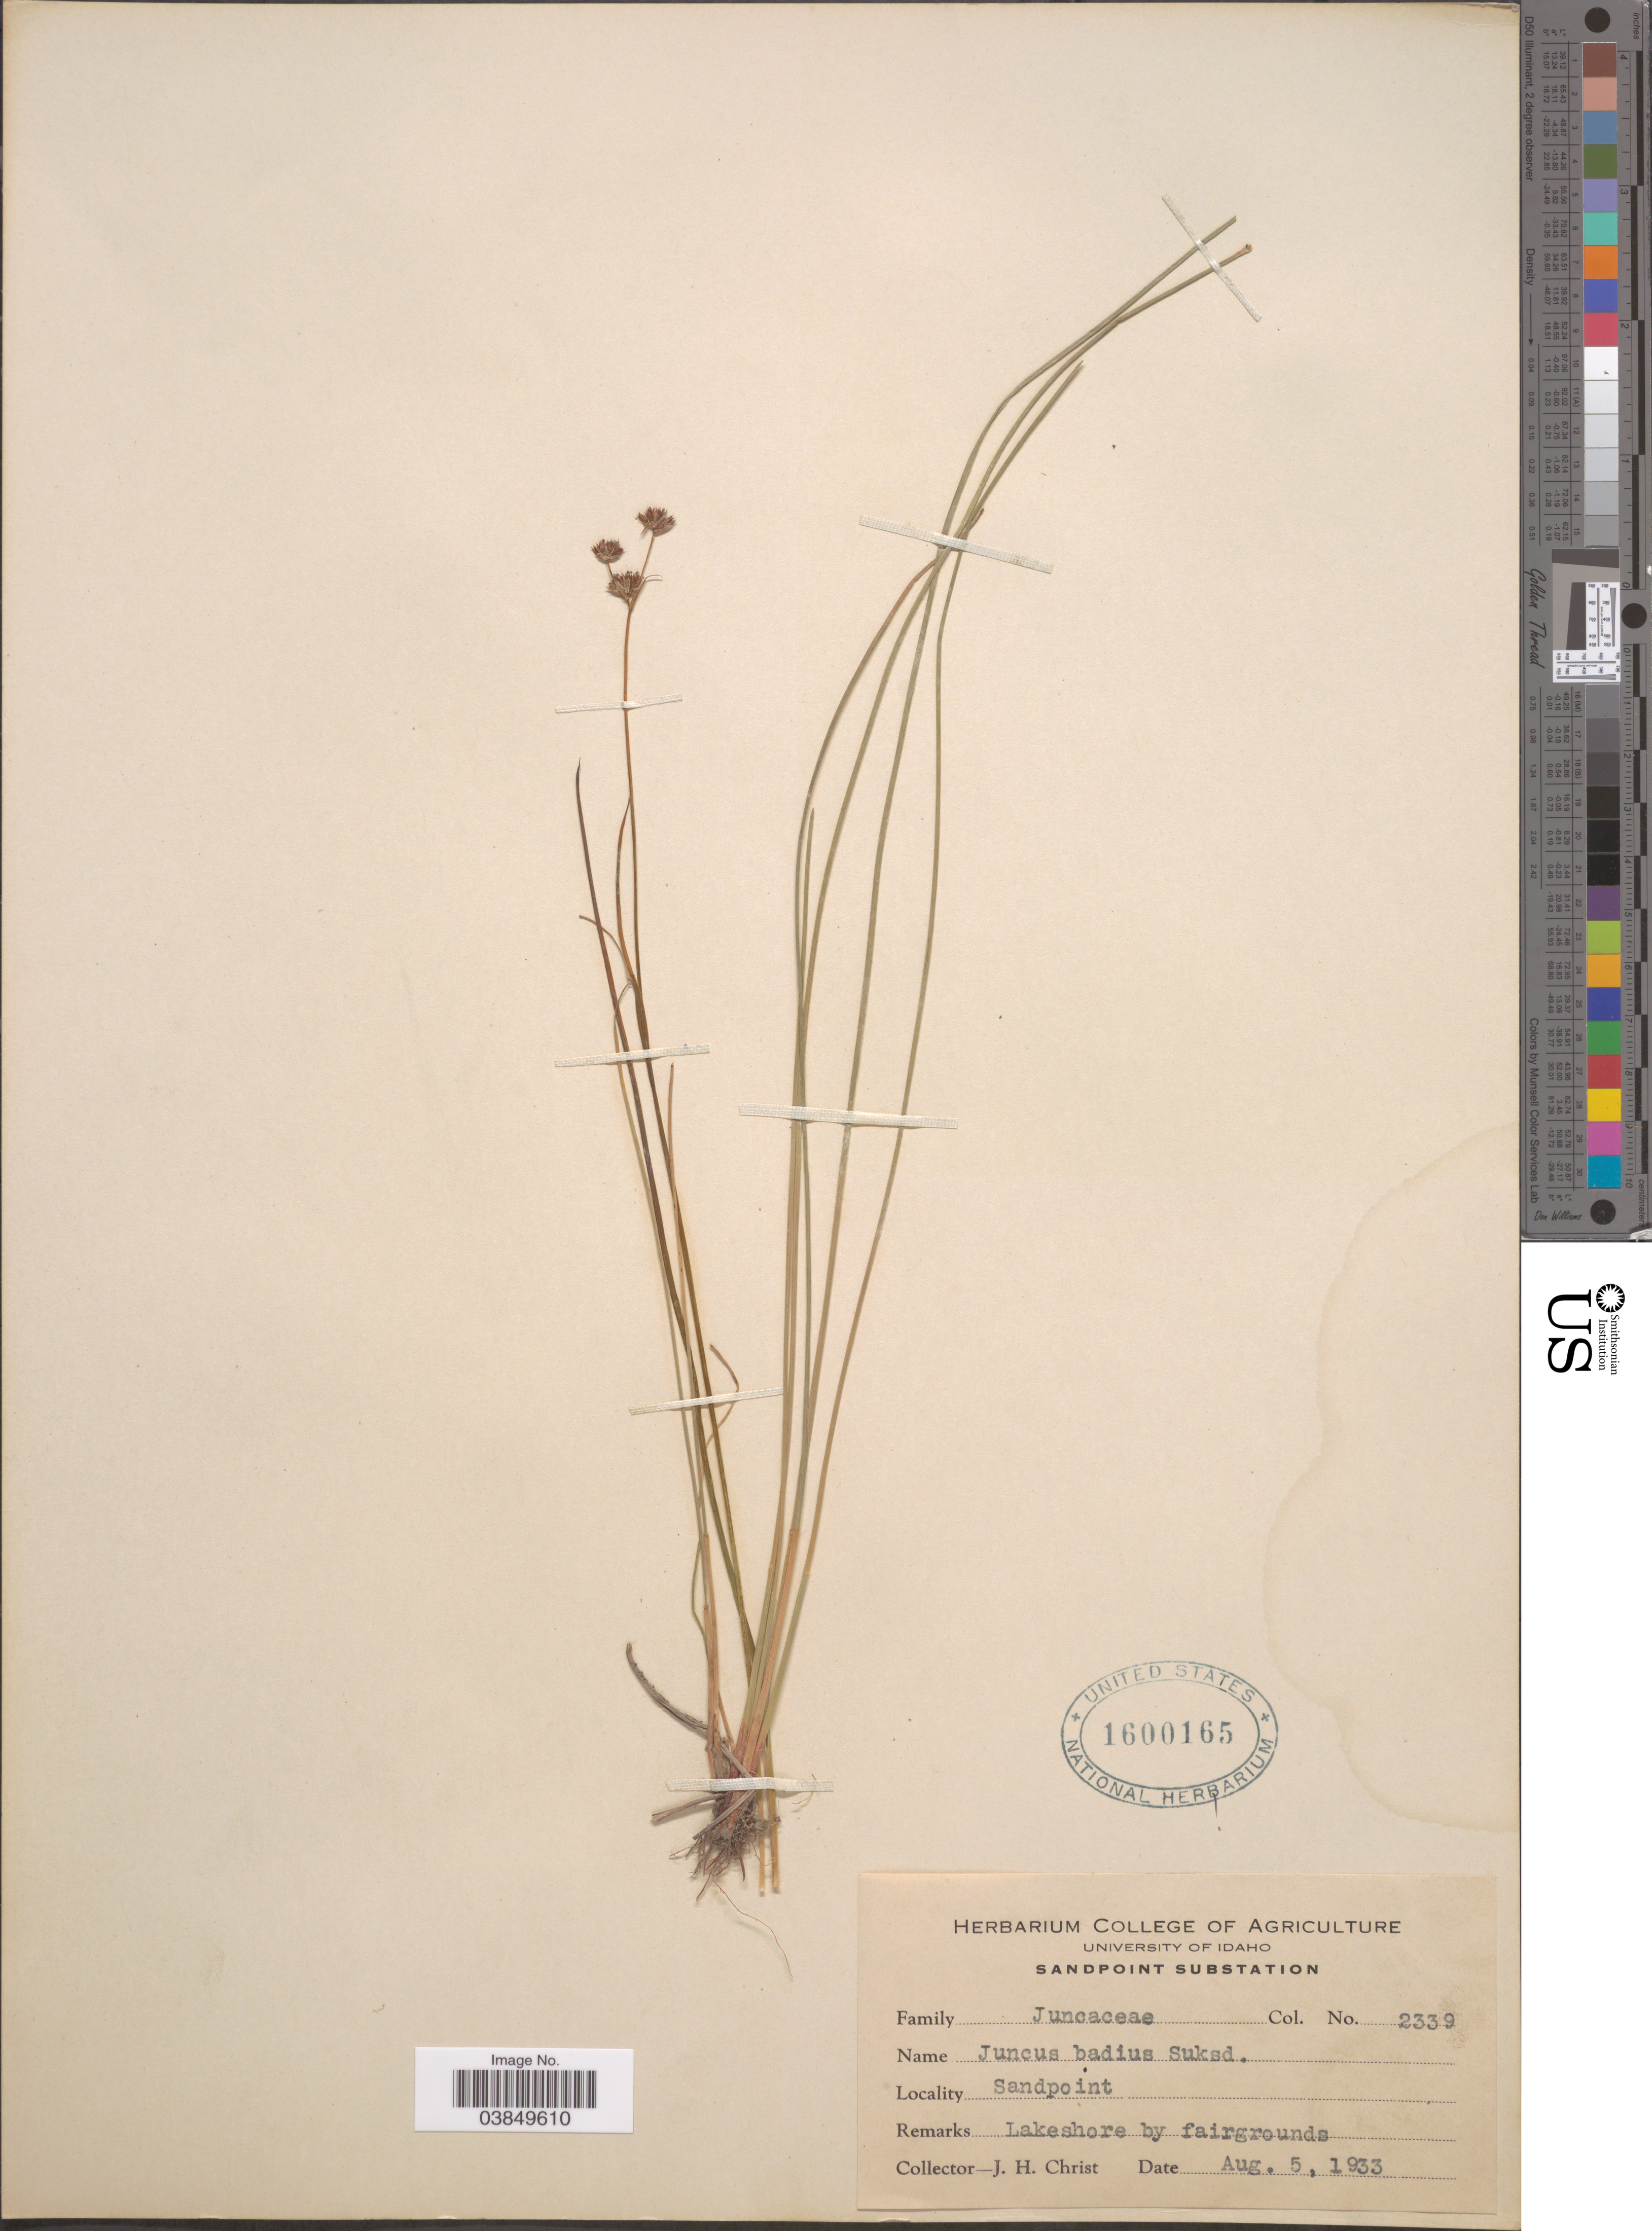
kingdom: Plantae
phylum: Tracheophyta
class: Liliopsida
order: Poales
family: Juncaceae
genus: Juncus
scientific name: Juncus badius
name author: Suksd.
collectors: J. H. Christ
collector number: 2339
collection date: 1933-08-05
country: United States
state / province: Idaho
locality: Sandpoint.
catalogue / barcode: US 1600165